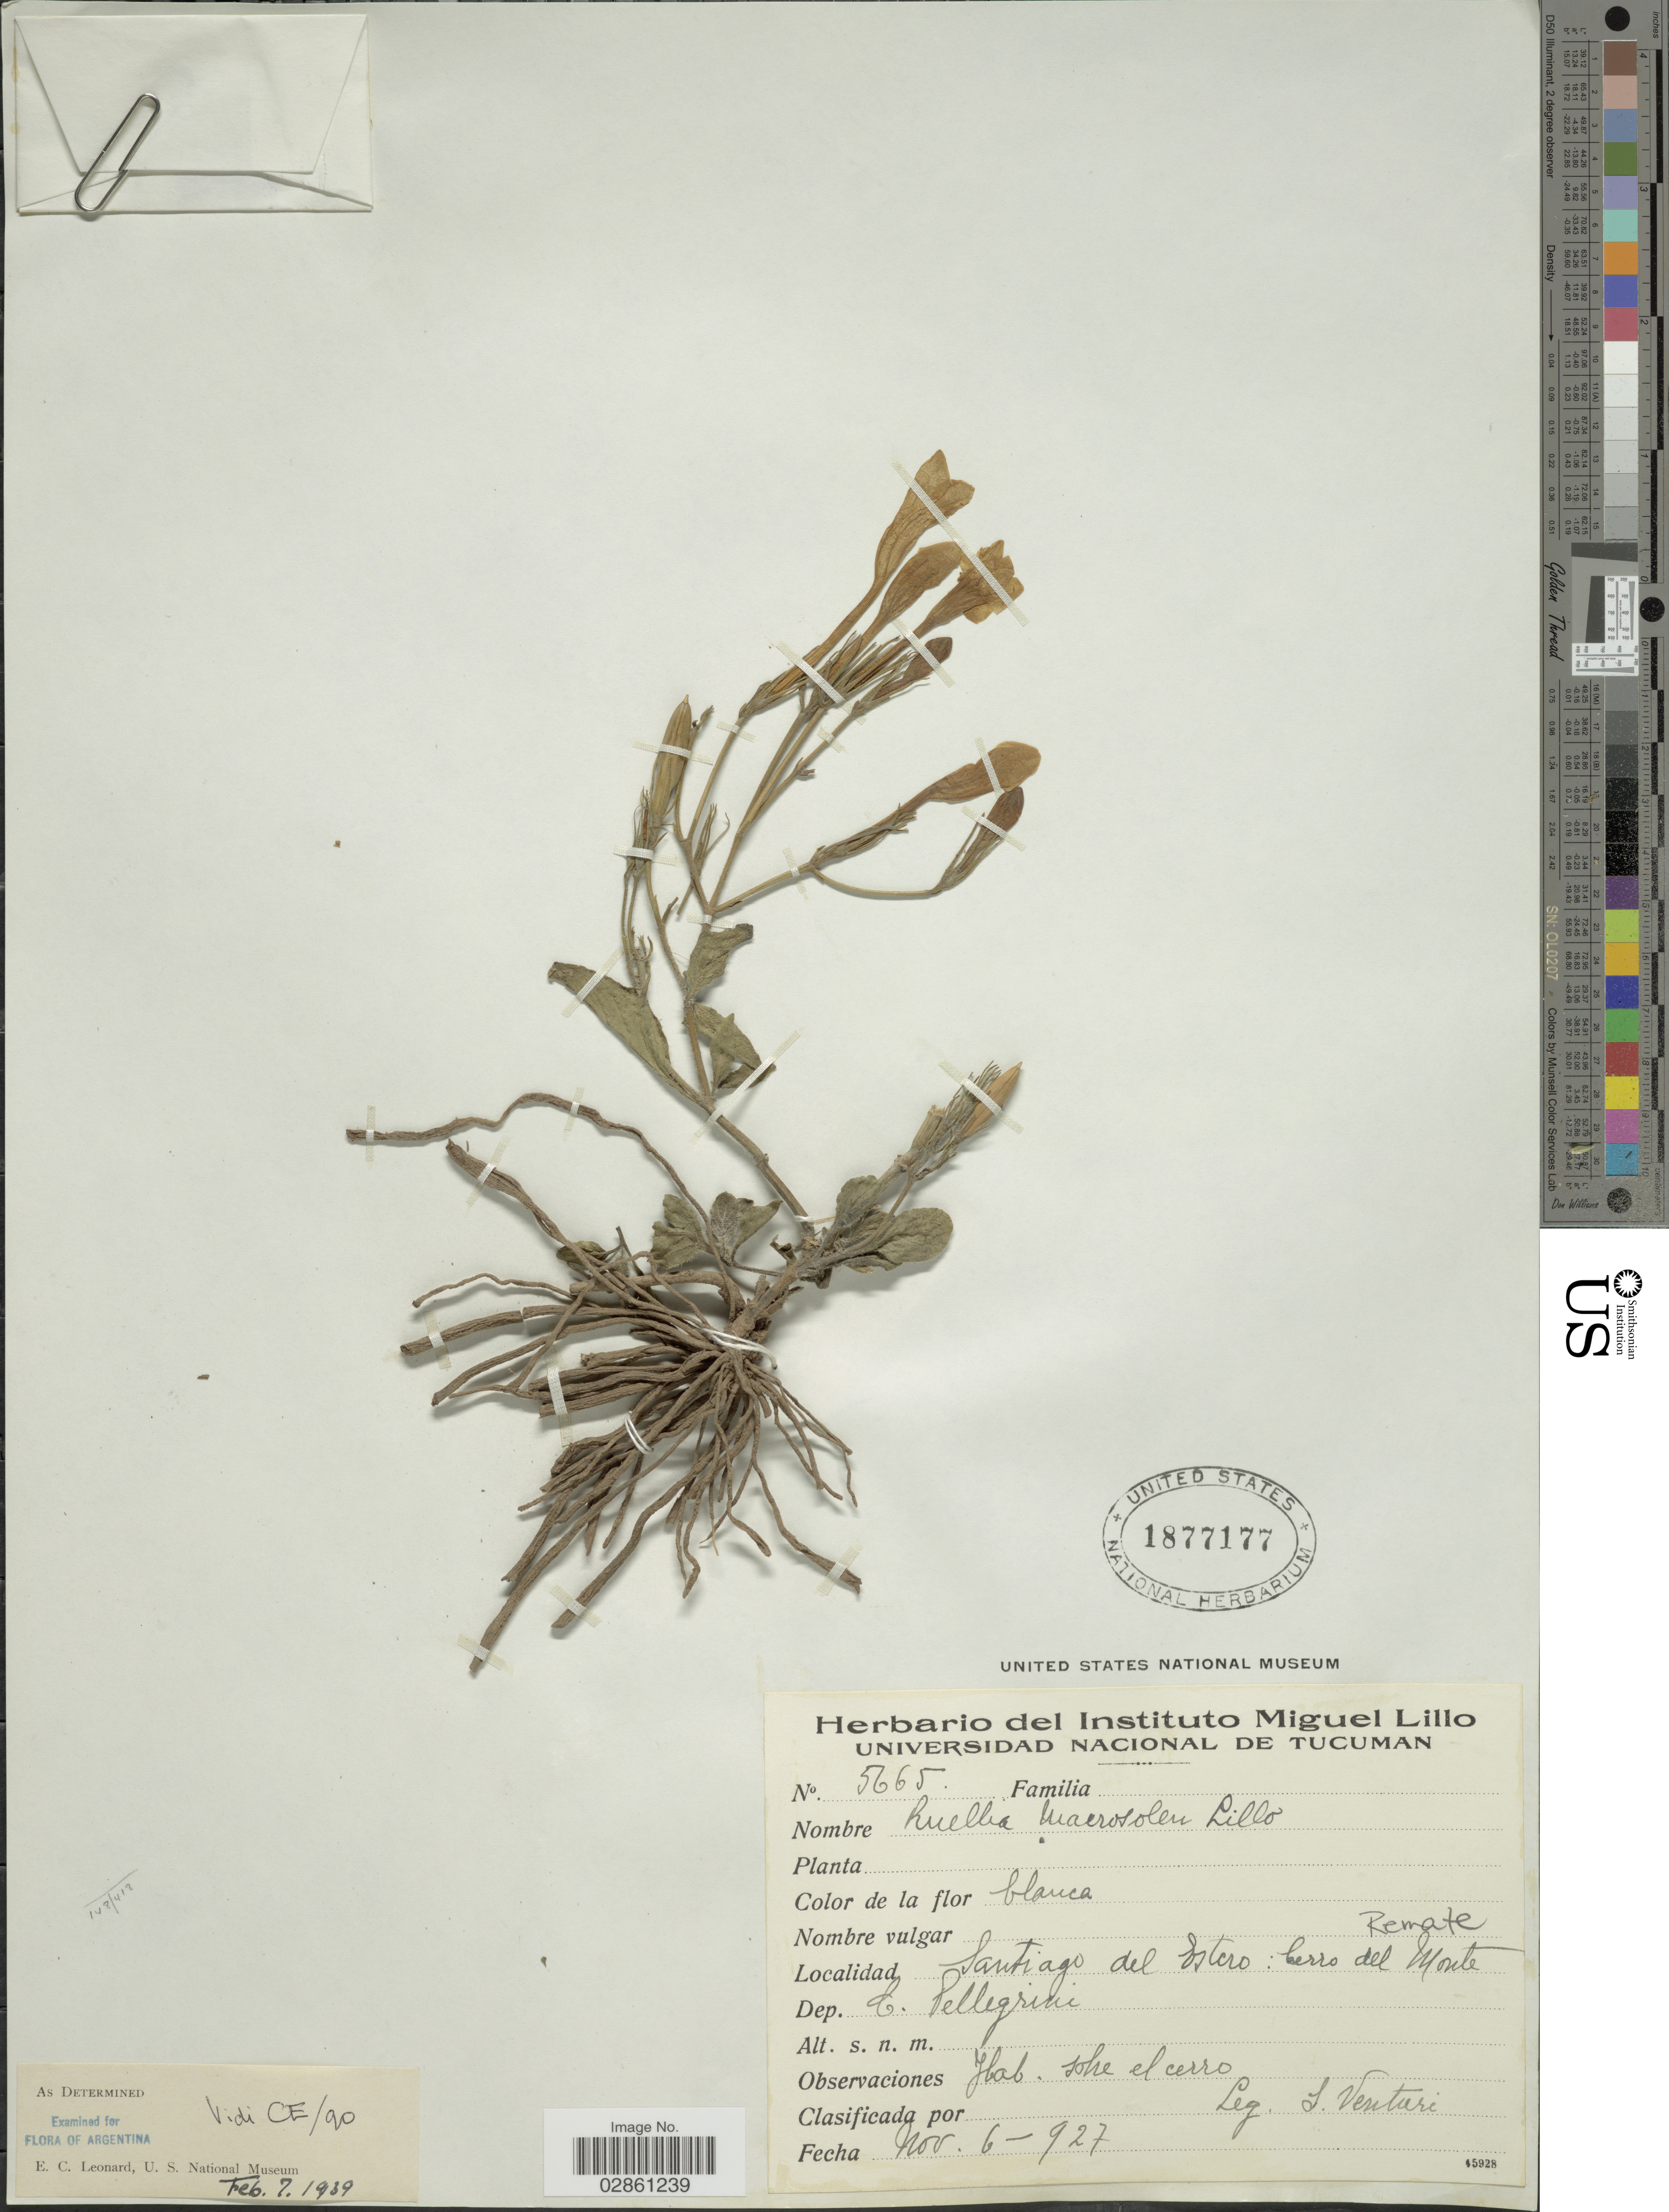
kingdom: Plantae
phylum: Tracheophyta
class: Magnoliopsida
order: Lamiales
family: Acanthaceae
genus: Ruellia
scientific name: Ruellia macrosolen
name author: Lillo ex C. Ezcurra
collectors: S. Venturi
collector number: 5665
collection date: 1927-11-06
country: Argentina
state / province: Santiago del Estero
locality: Cerro del Monte, Dep. C. Pellegrini.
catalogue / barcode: US 1877177